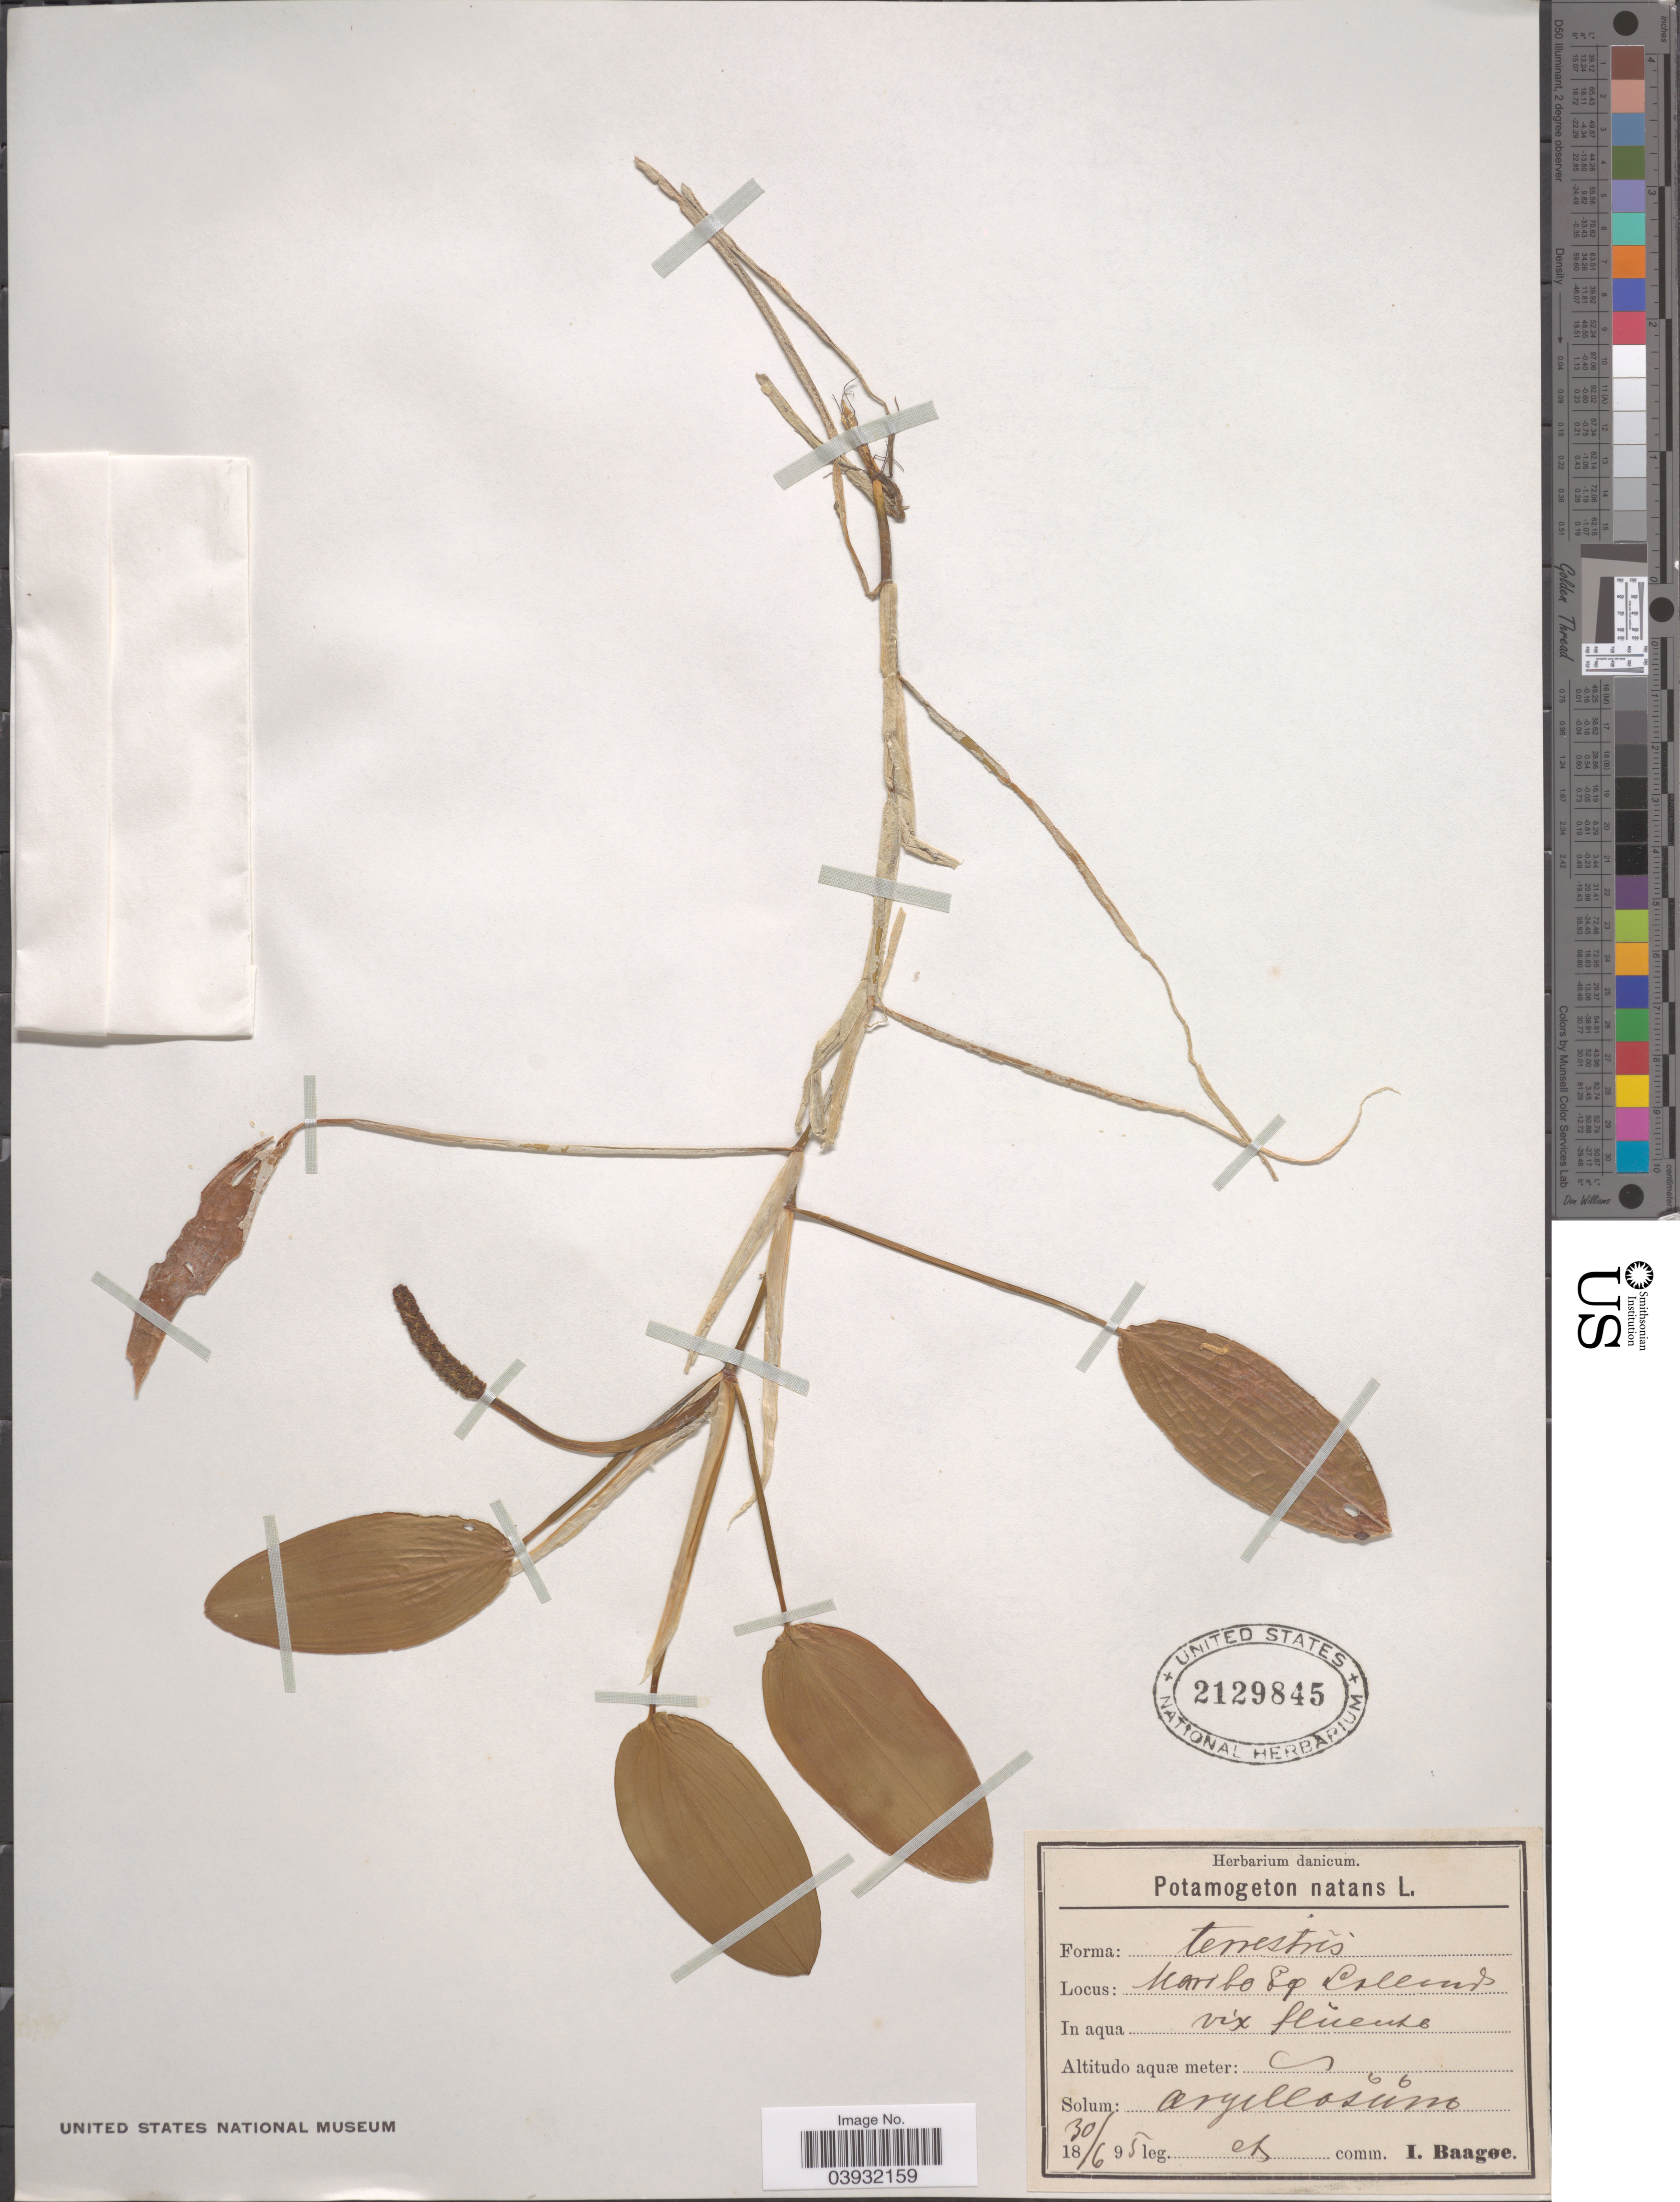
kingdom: Plantae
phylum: Tracheophyta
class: Liliopsida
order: Alismatales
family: Potamogetonaceae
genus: Potamogeton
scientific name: Potamogeton natans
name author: L.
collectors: J. Baagoe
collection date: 1895-06-30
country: Denmark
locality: Maribo Sp Lolland.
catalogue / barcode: US 2129845